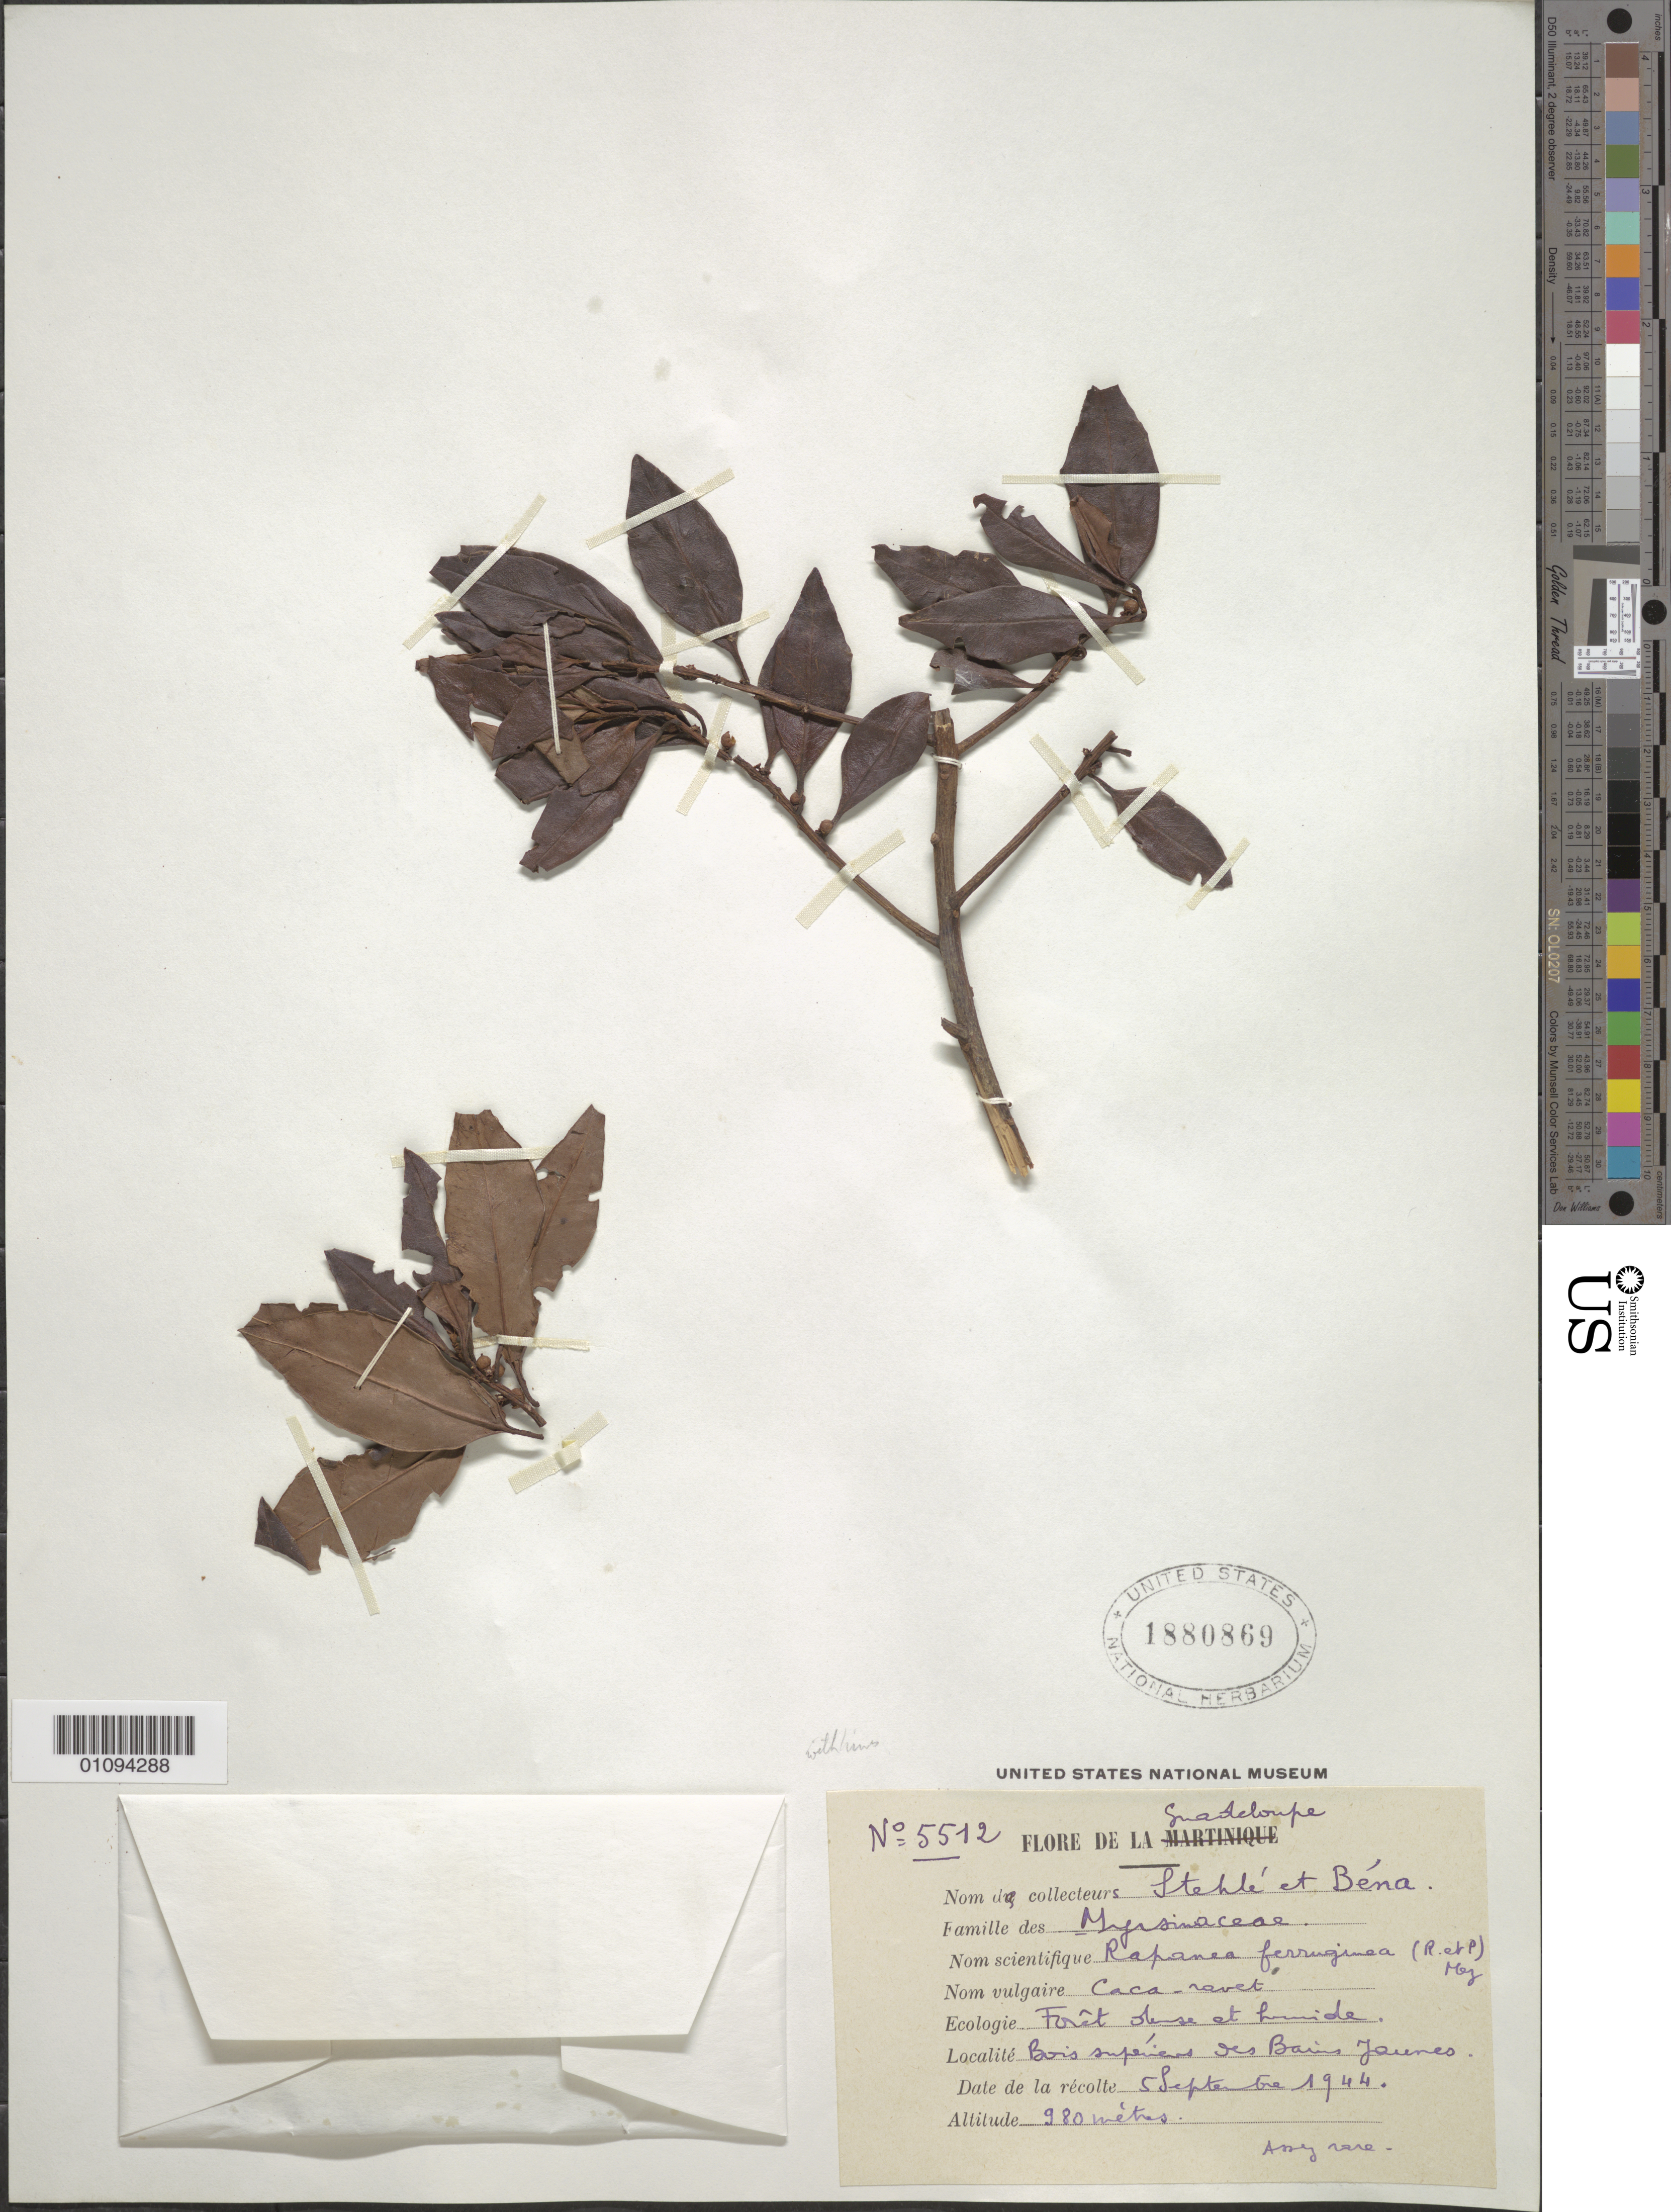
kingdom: Plantae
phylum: Tracheophyta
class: Magnoliopsida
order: Ericales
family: Primulaceae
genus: Myrsine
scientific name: Myrsine coriacea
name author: (Sw.) R. Br. ex Roem. & Schult.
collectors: H. Stehlé & R. Béna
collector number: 5512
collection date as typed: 05 Sep 1944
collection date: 1944-09-05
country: Guadeloupe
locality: Bois Suyeieus des Bois Jaunes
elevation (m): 980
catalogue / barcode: US 1880869